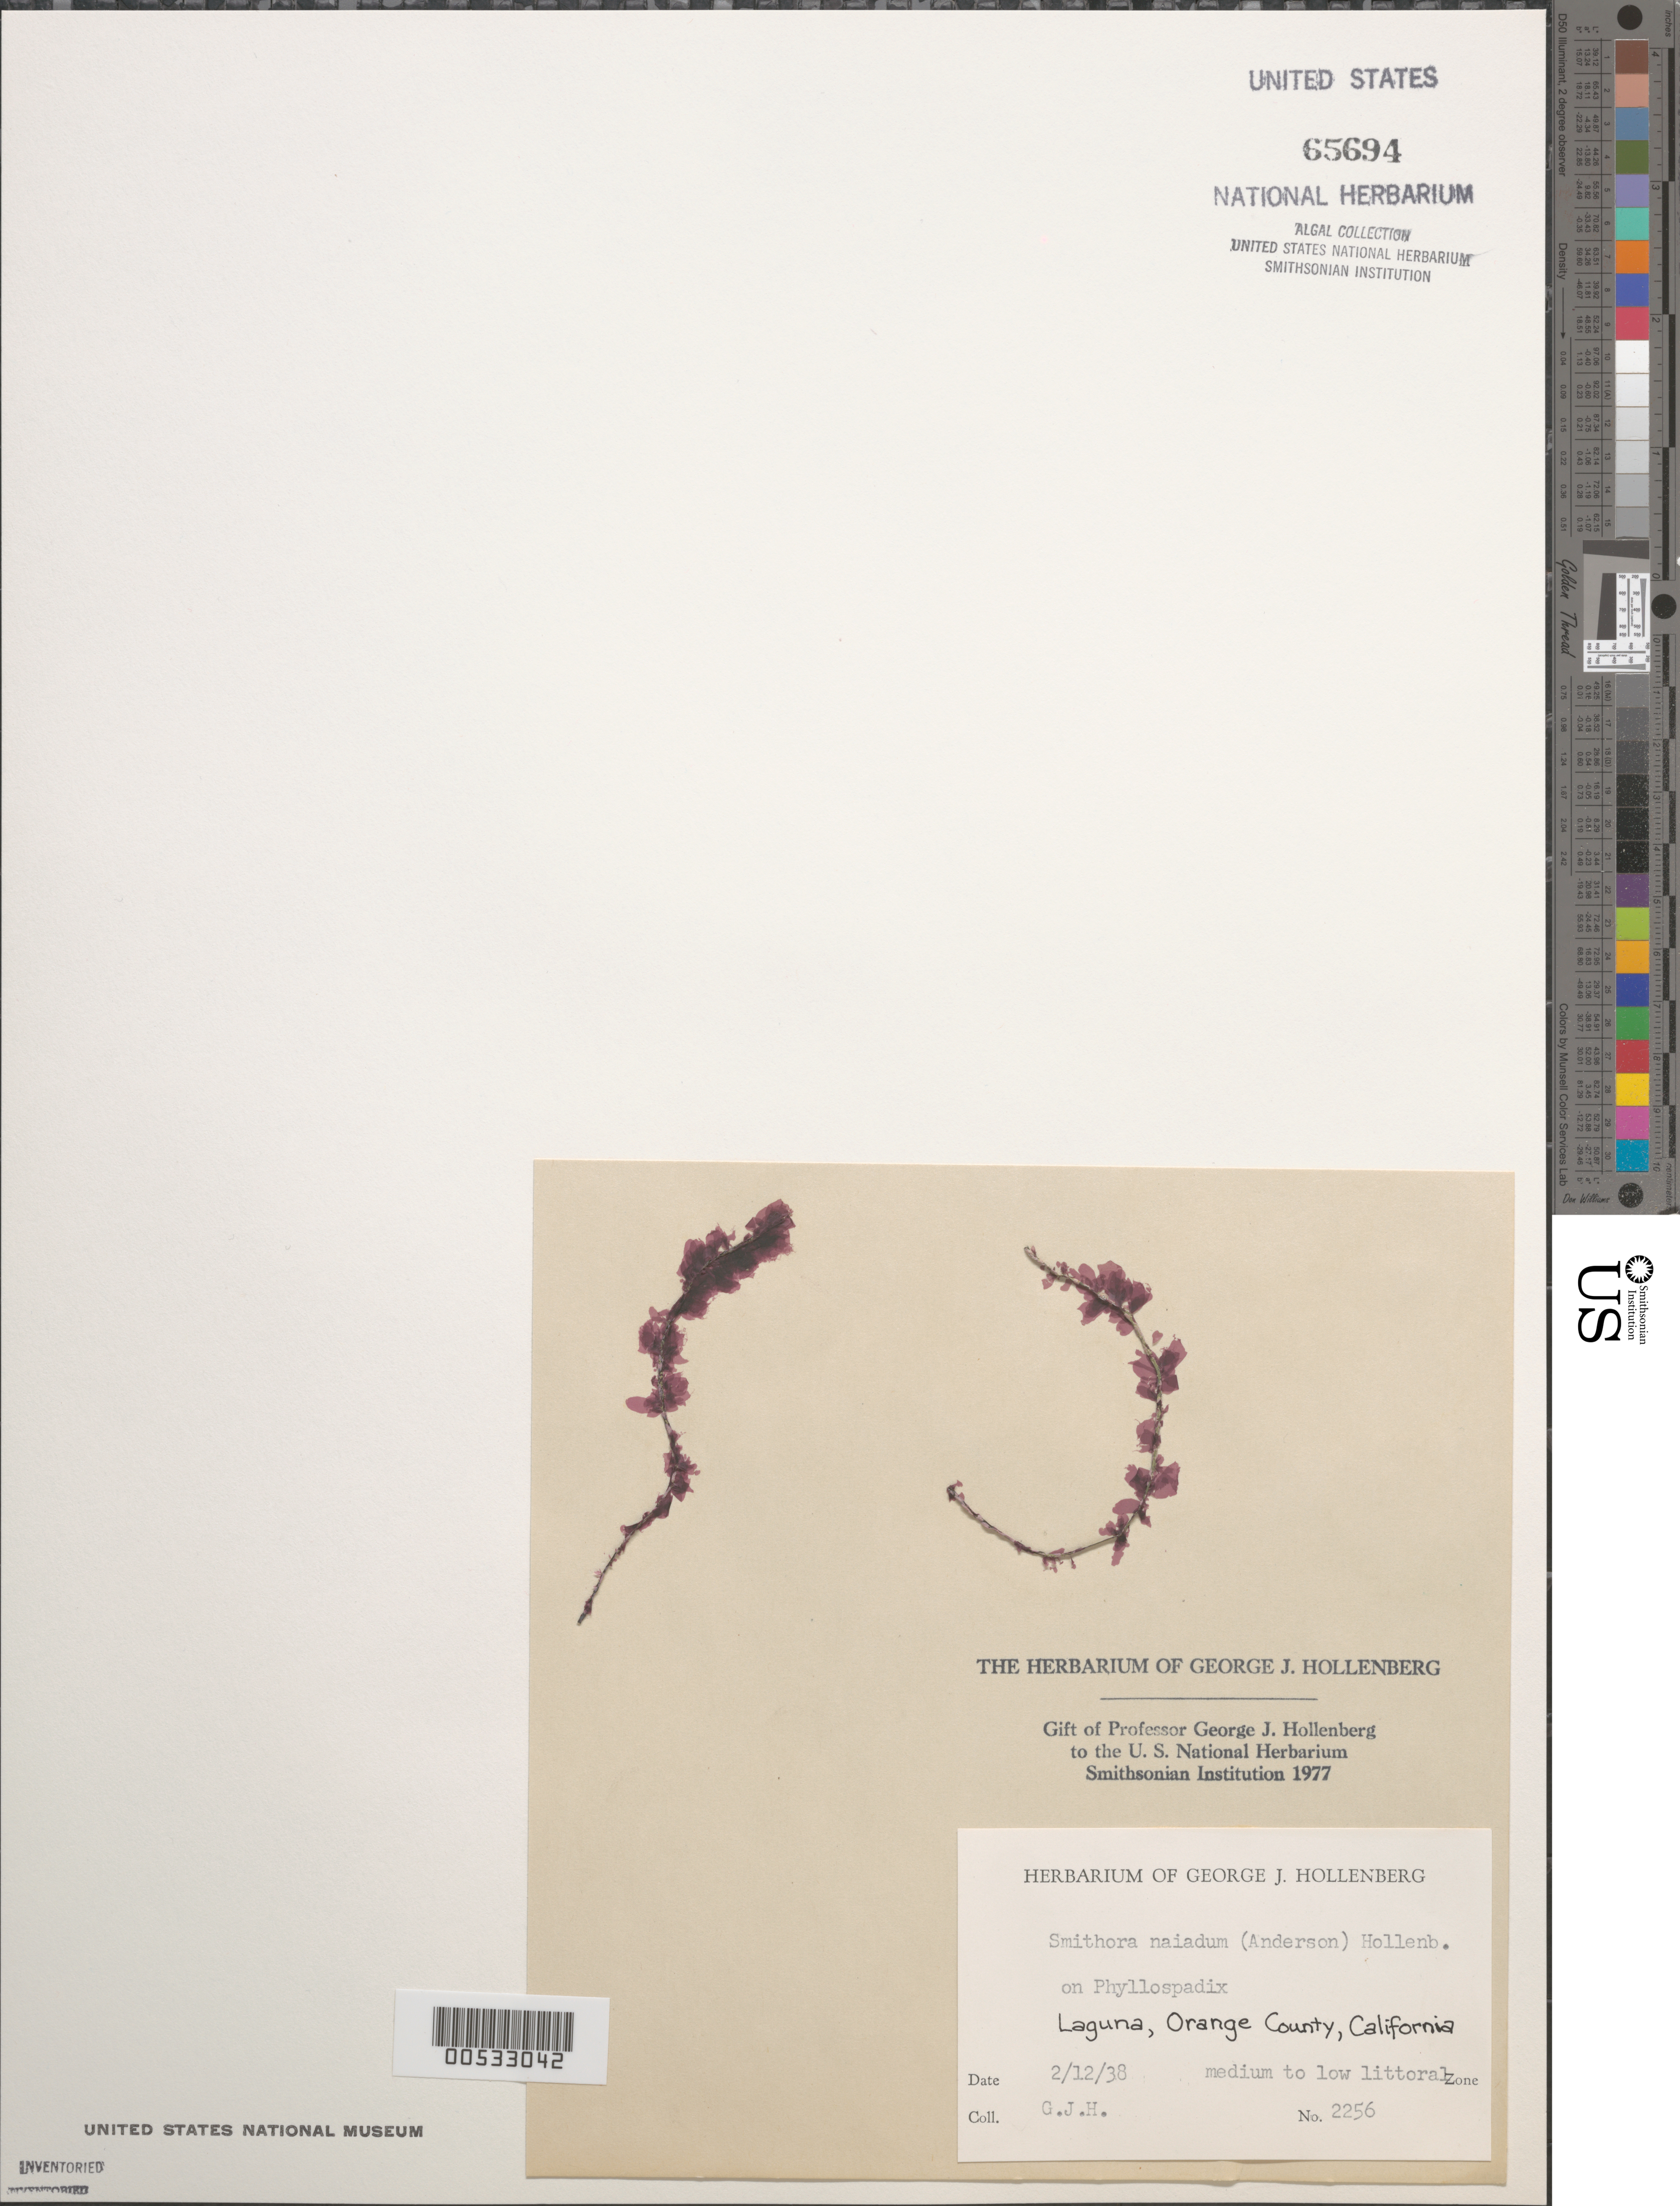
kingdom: Plantae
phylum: Rhodophyta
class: Compsopogonophyceae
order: Erythropeltidales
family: Erythrotrichiaceae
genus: Smithora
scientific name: Smithora naiadum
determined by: Hollenberg, George J.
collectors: G. Hollenberg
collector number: GJH 2256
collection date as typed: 12 Feb 1938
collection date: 1938-02-12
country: United States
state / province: California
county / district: Orange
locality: Laguna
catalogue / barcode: US 65694